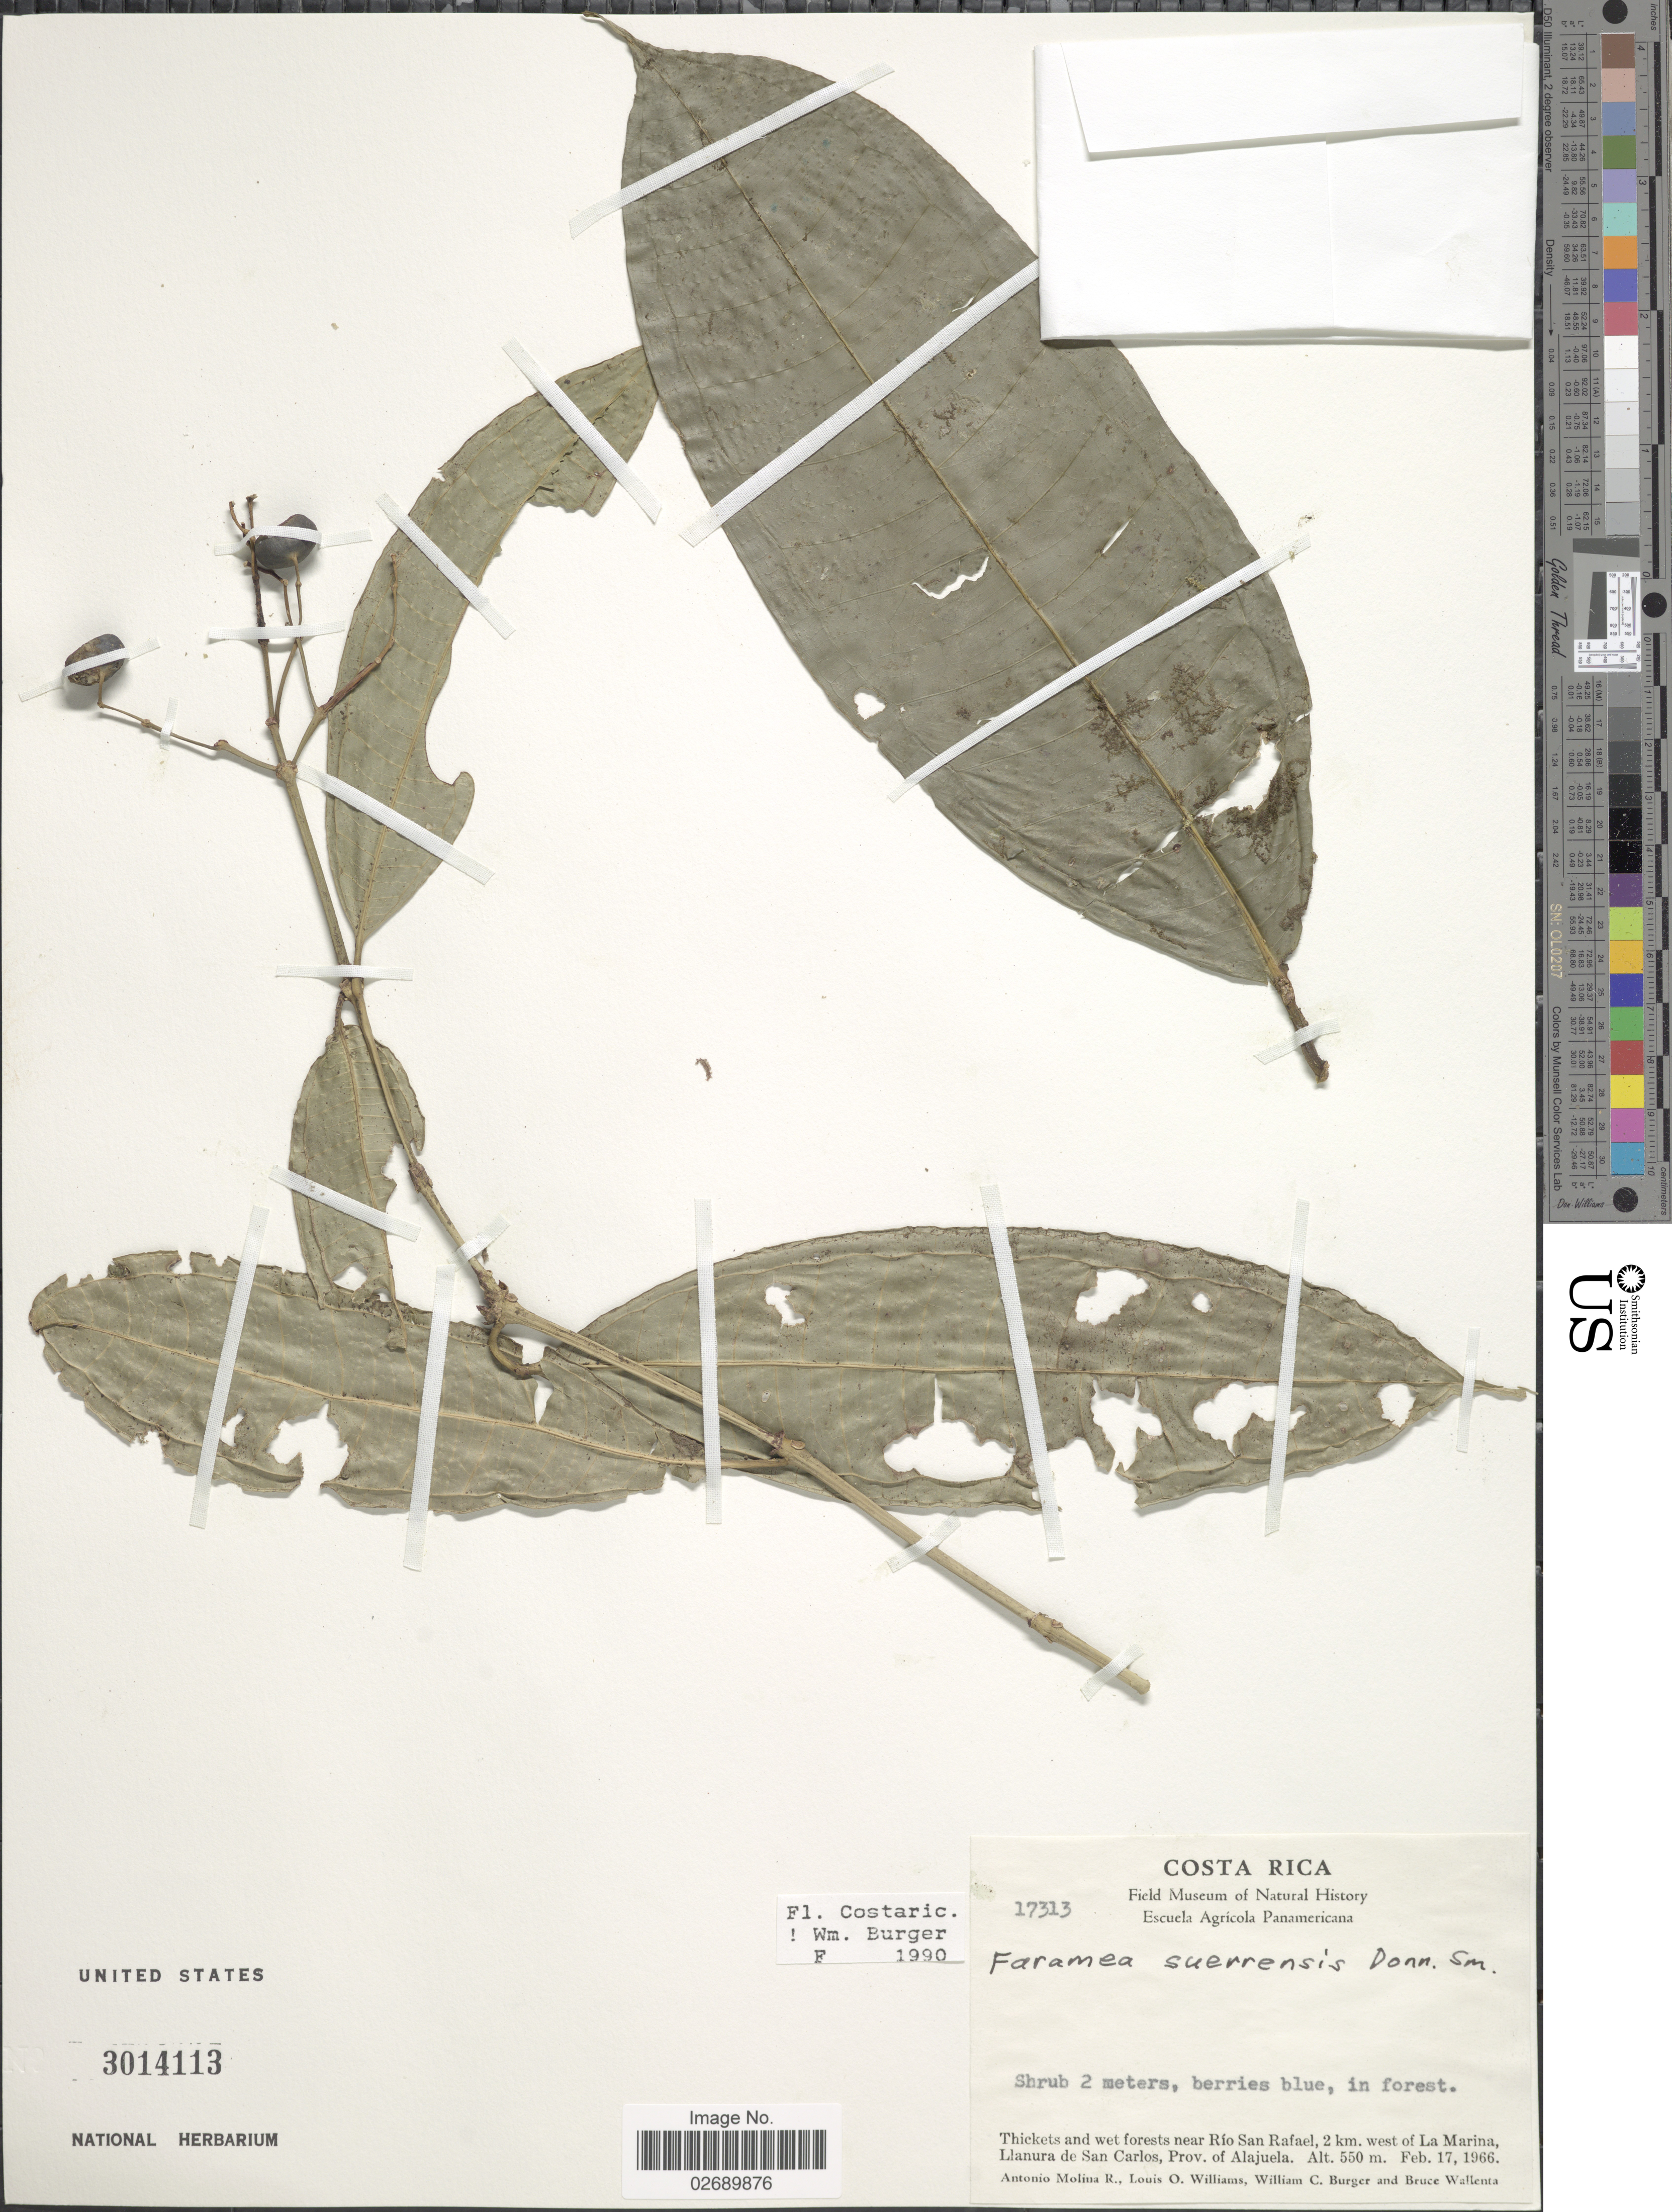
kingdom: Plantae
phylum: Tracheophyta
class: Magnoliopsida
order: Gentianales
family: Rubiaceae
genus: Faramea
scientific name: Faramea suerrensis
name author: (Donn. Sm.) Donn. Sm.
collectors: A. Molina R., L. O. Williams, W. Burger & B. Wallenta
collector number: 17313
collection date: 1966-02-17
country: Costa Rica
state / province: Alajuela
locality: Near Rio San Rafael, 2 km west of La Marina, Llanura de San Carlos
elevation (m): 550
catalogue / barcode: US 3014113